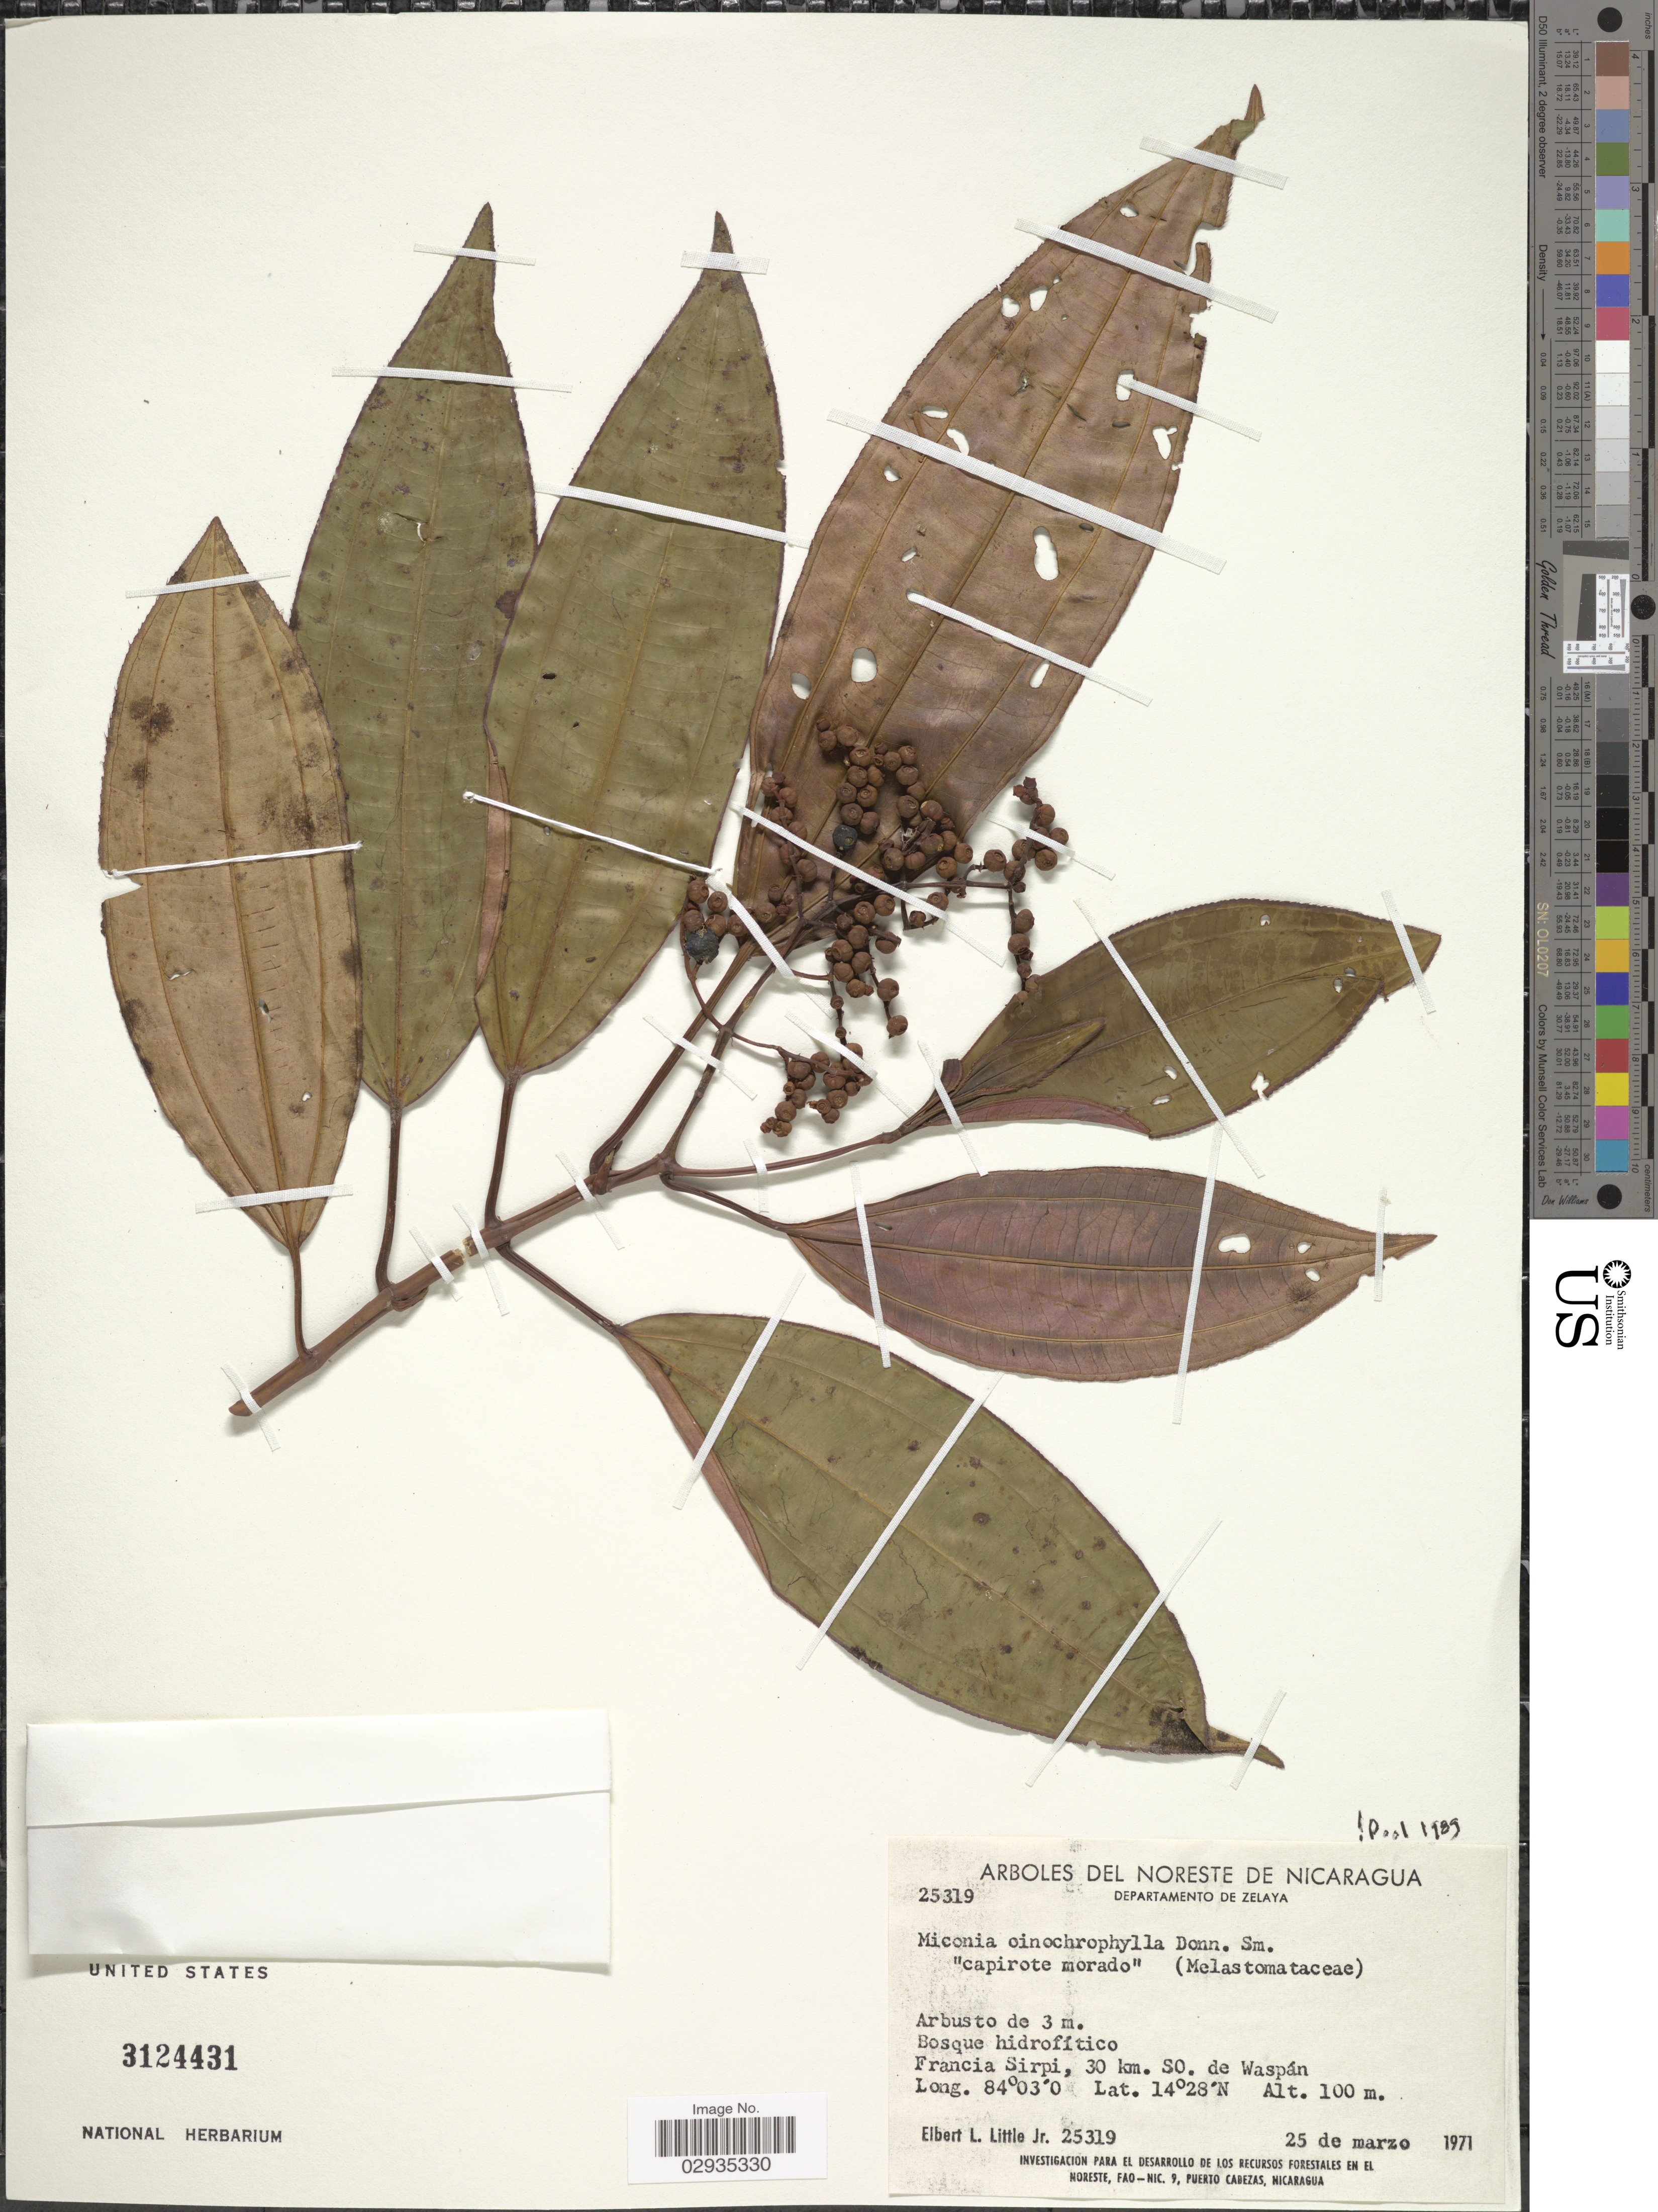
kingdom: Plantae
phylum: Tracheophyta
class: Magnoliopsida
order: Myrtales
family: Melastomataceae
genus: Miconia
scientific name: Miconia oinochrophylla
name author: Donn. Sm.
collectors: E. L. Little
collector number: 25319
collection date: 1971-03-25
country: Nicaragua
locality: Departamento de Zelaya, Francia Sirpi, 30 km. So. de Waspán.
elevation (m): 100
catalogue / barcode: US 3124431